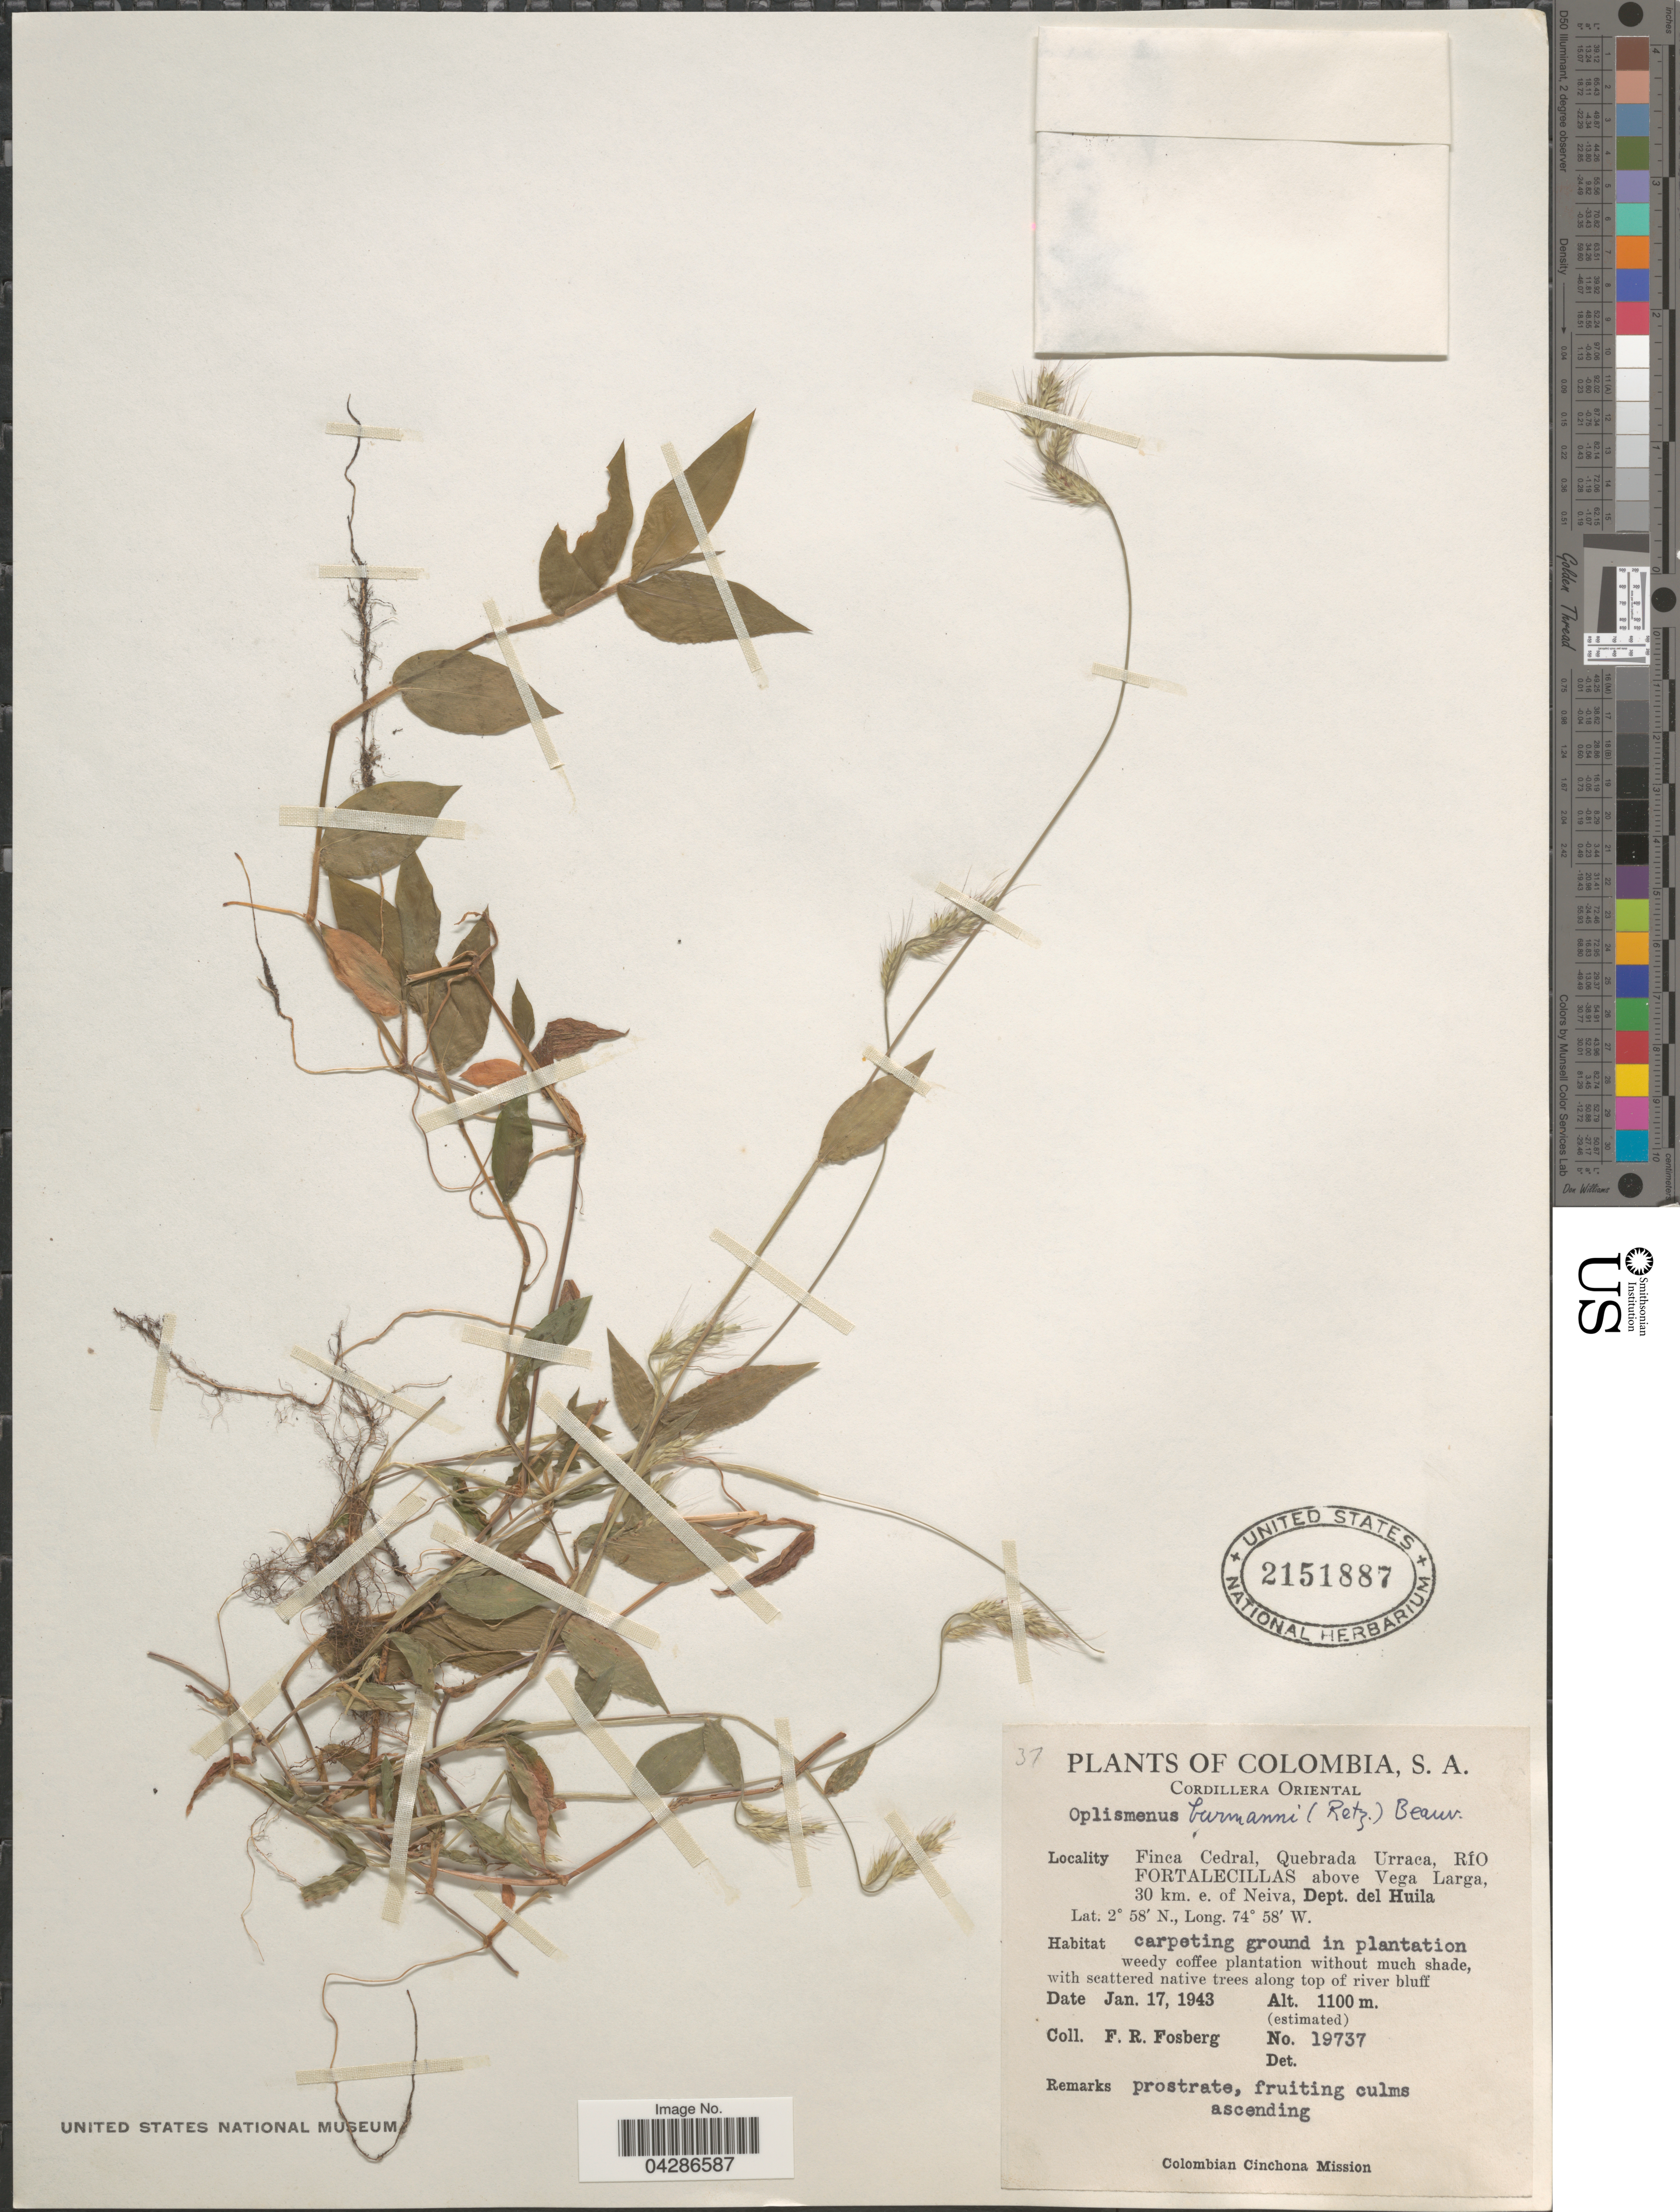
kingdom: Plantae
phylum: Tracheophyta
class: Liliopsida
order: Poales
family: Poaceae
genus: Oplismenus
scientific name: Oplismenus burmannii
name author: (Retz.) P. Beauv.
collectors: F. R. Fosberg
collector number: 19737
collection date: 1943-01-17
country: Colombia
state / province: Huila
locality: Cordillera Oriental. Finca Cedral, Quebrada Urraca, Río Fortalecillas above Vega Larga, 30 km. e. of Neiva, Dept. del Huila. Colombian Cinchona Mission.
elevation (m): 1100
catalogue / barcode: US 2151887